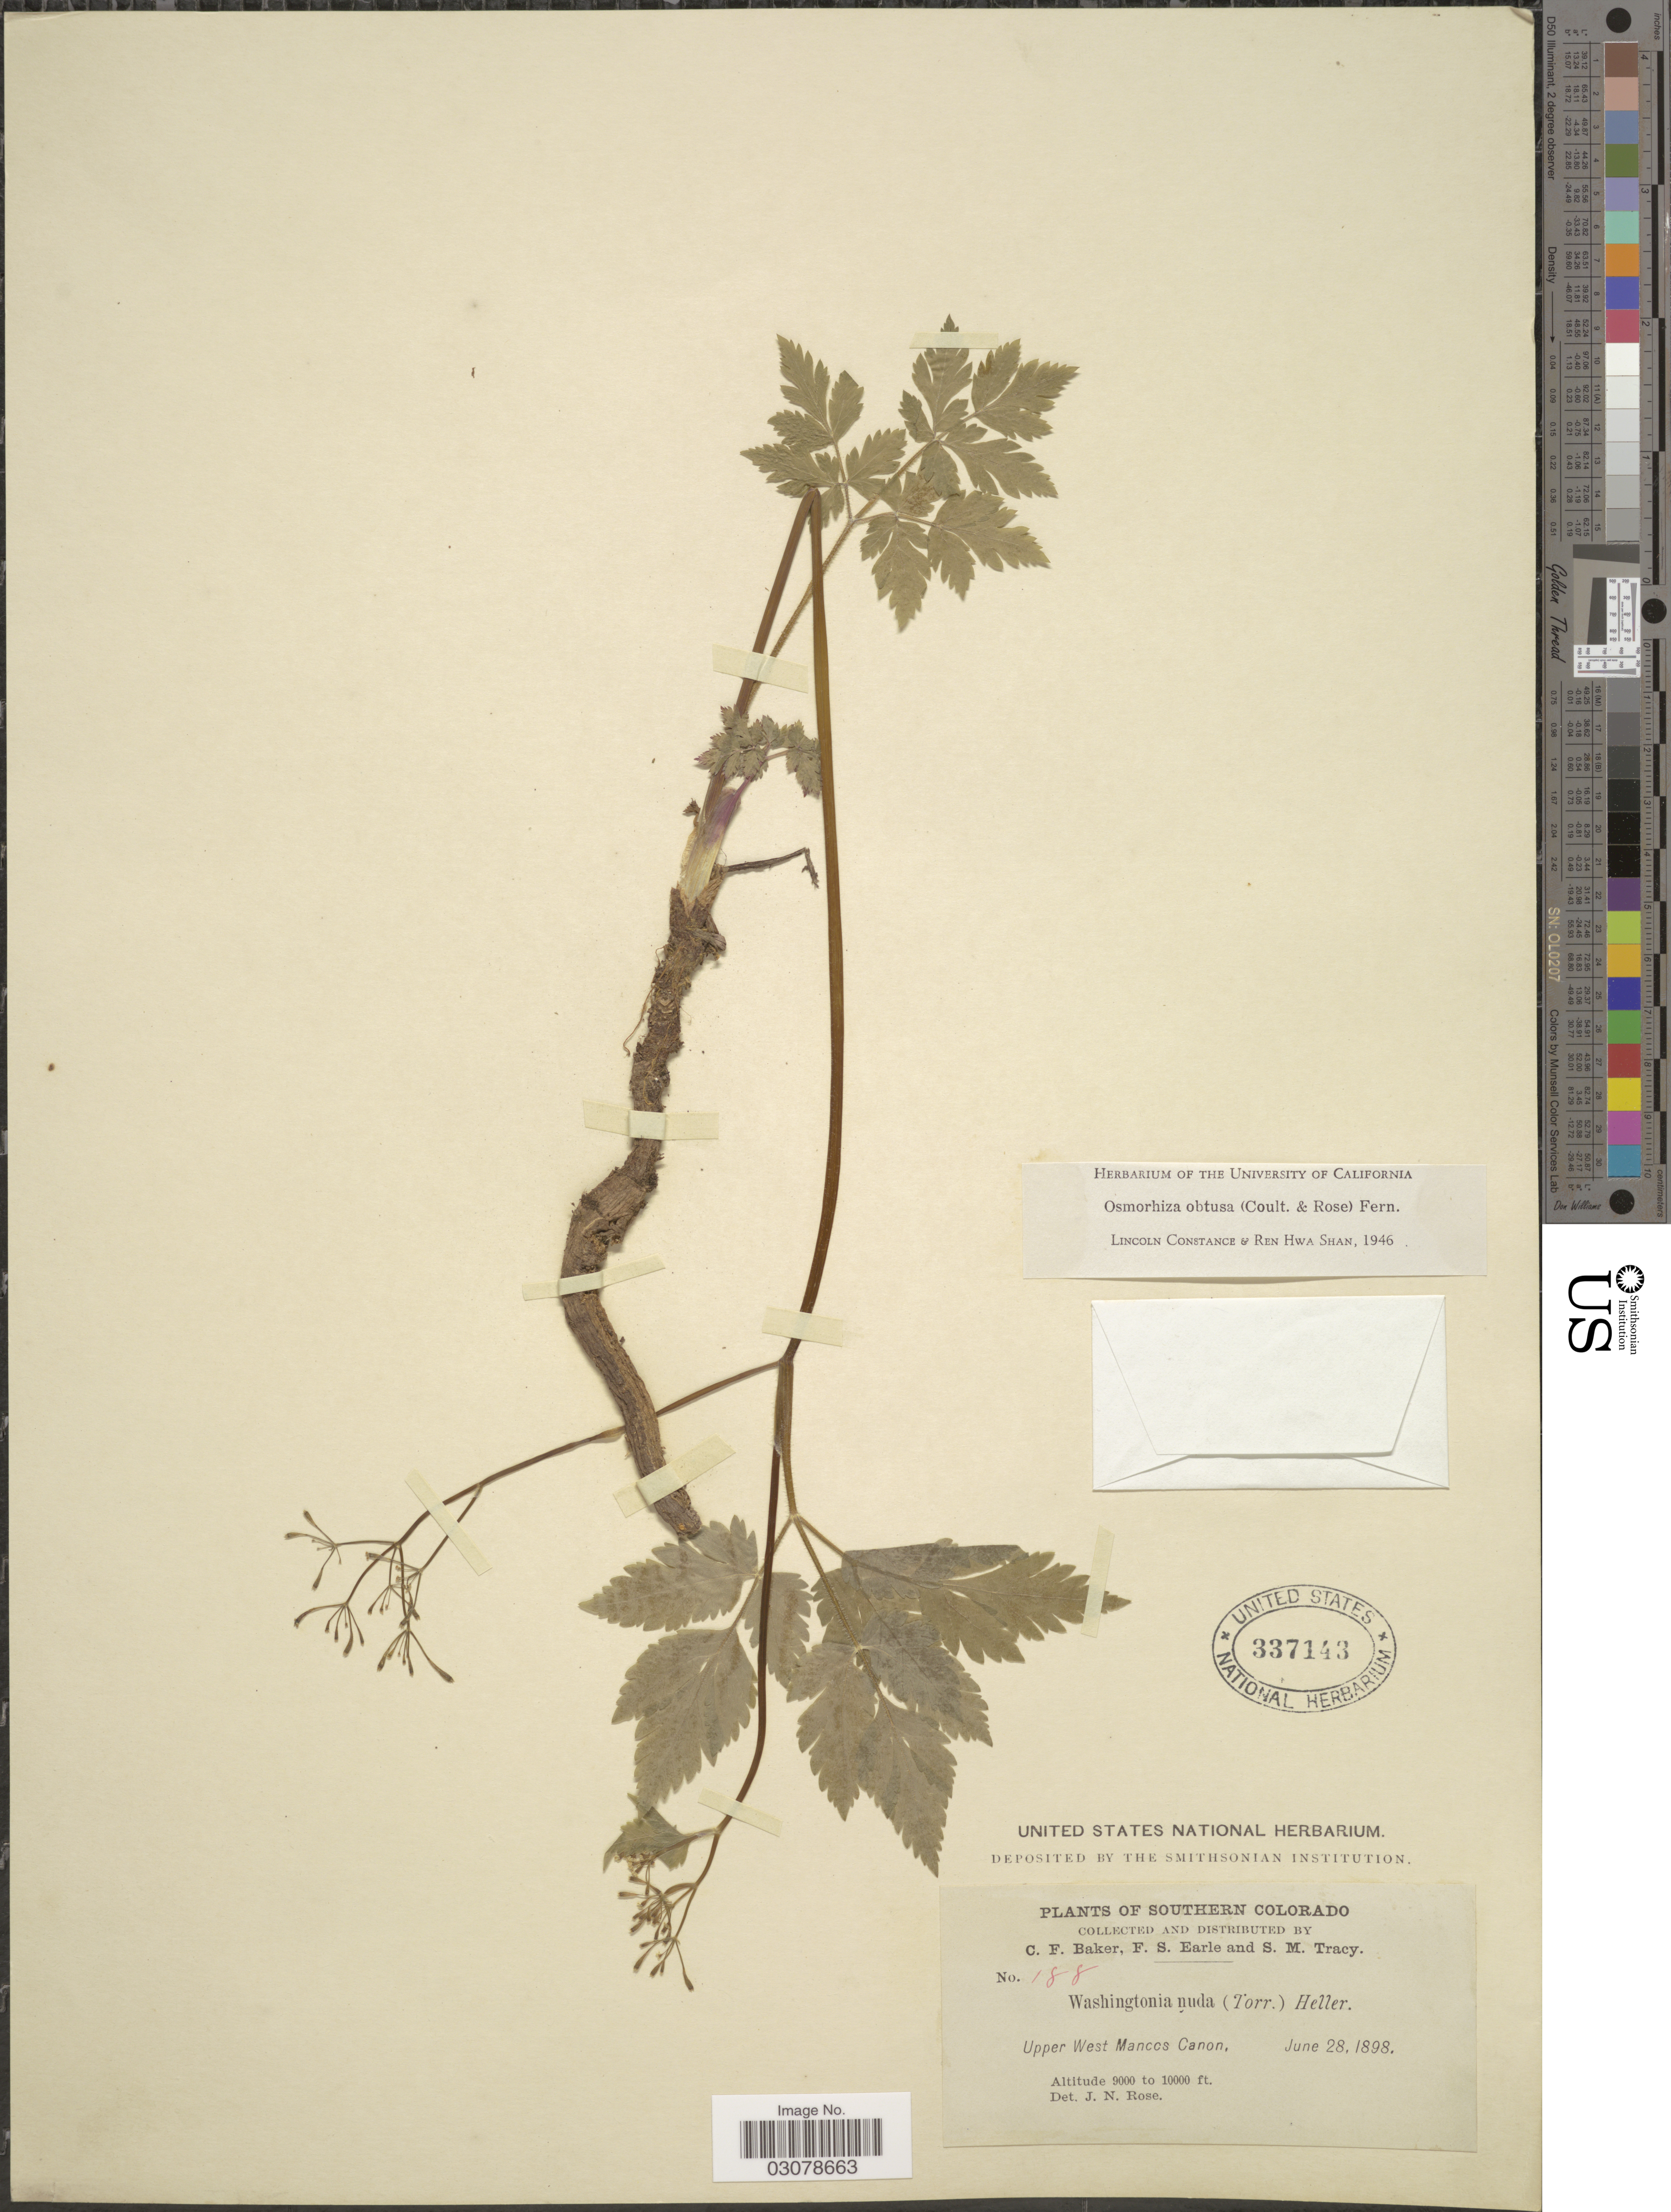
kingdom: Plantae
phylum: Tracheophyta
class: Magnoliopsida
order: Apiales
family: Apiaceae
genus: Osmorhiza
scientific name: Osmorhiza obtusa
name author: (J.M. Coult. & Rose) Fernald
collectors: C. F. Baker, F. S. Earle & S. M. Tracy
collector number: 188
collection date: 1898-06-28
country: United States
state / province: Colorado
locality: Southern Colorado, Upper West Mancos Canon.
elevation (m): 2743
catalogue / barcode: US 337143